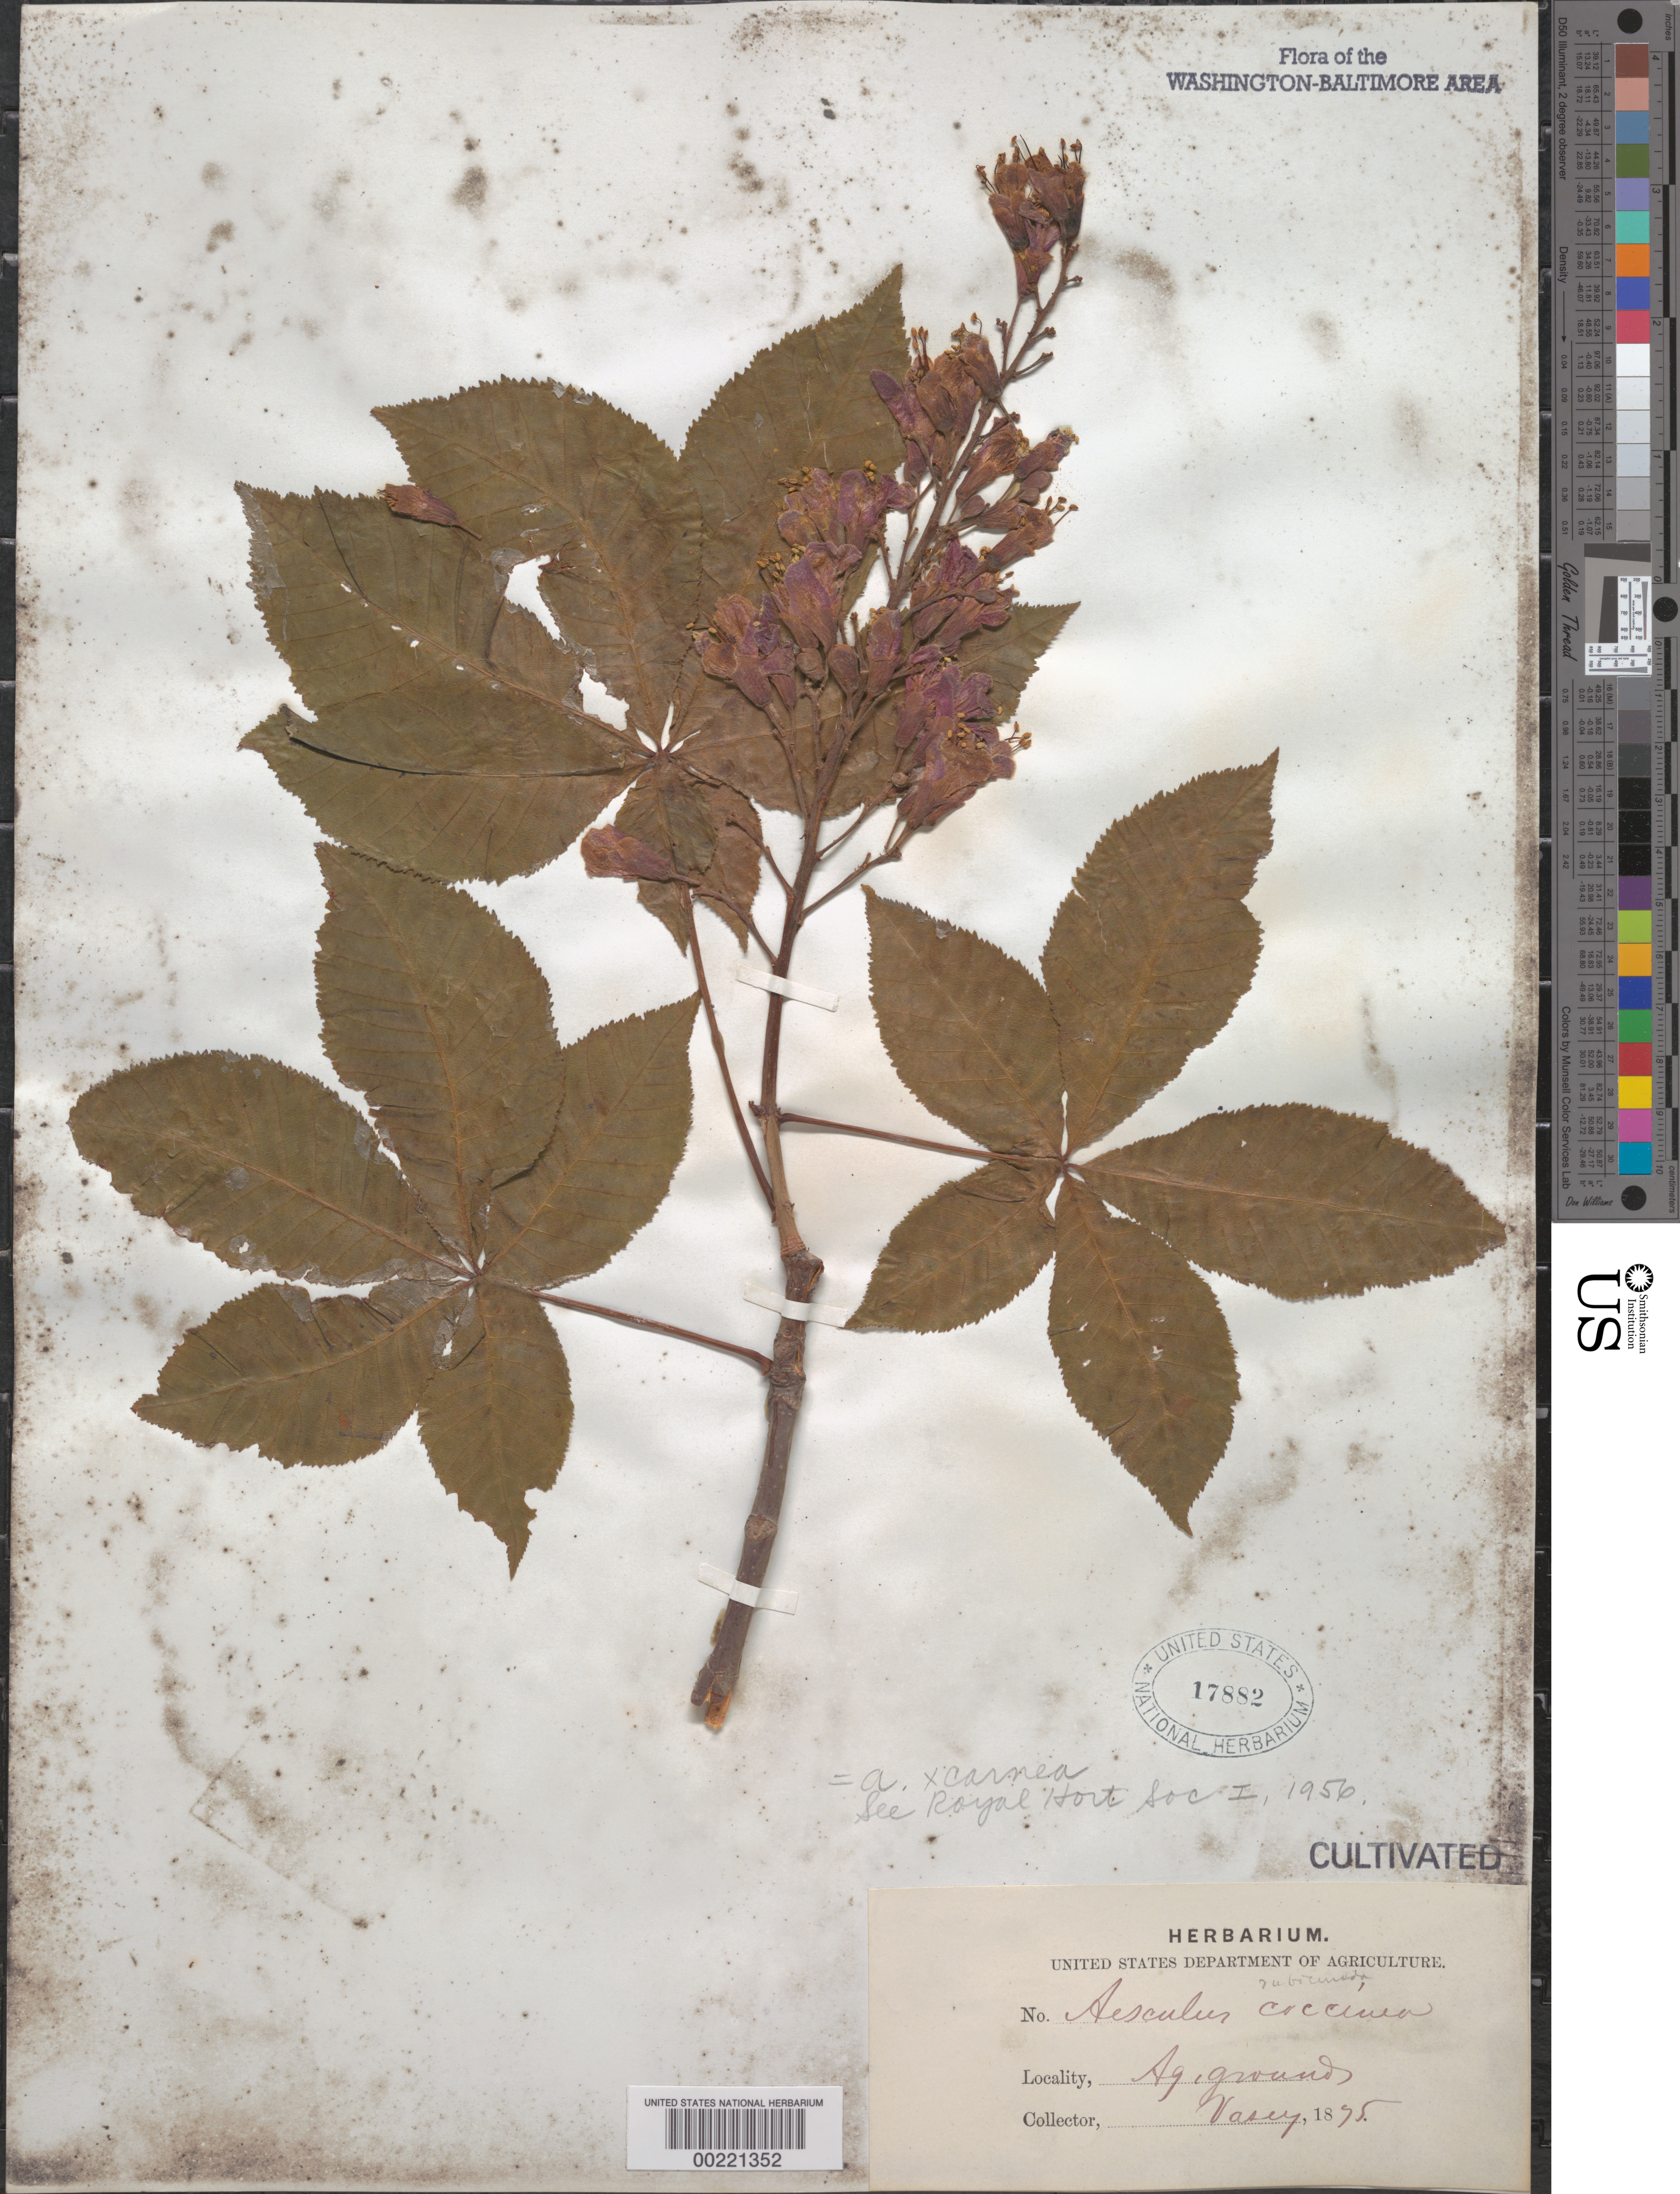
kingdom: Plantae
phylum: Tracheophyta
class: Magnoliopsida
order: Sapindales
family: Sapindaceae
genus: Aesculus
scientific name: Aesculus x carnea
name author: J. Zeyh.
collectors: G. R. Vasey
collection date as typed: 1875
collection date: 1875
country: United States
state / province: District of Columbia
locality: Department of Agriculture grounds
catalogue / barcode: US 17882